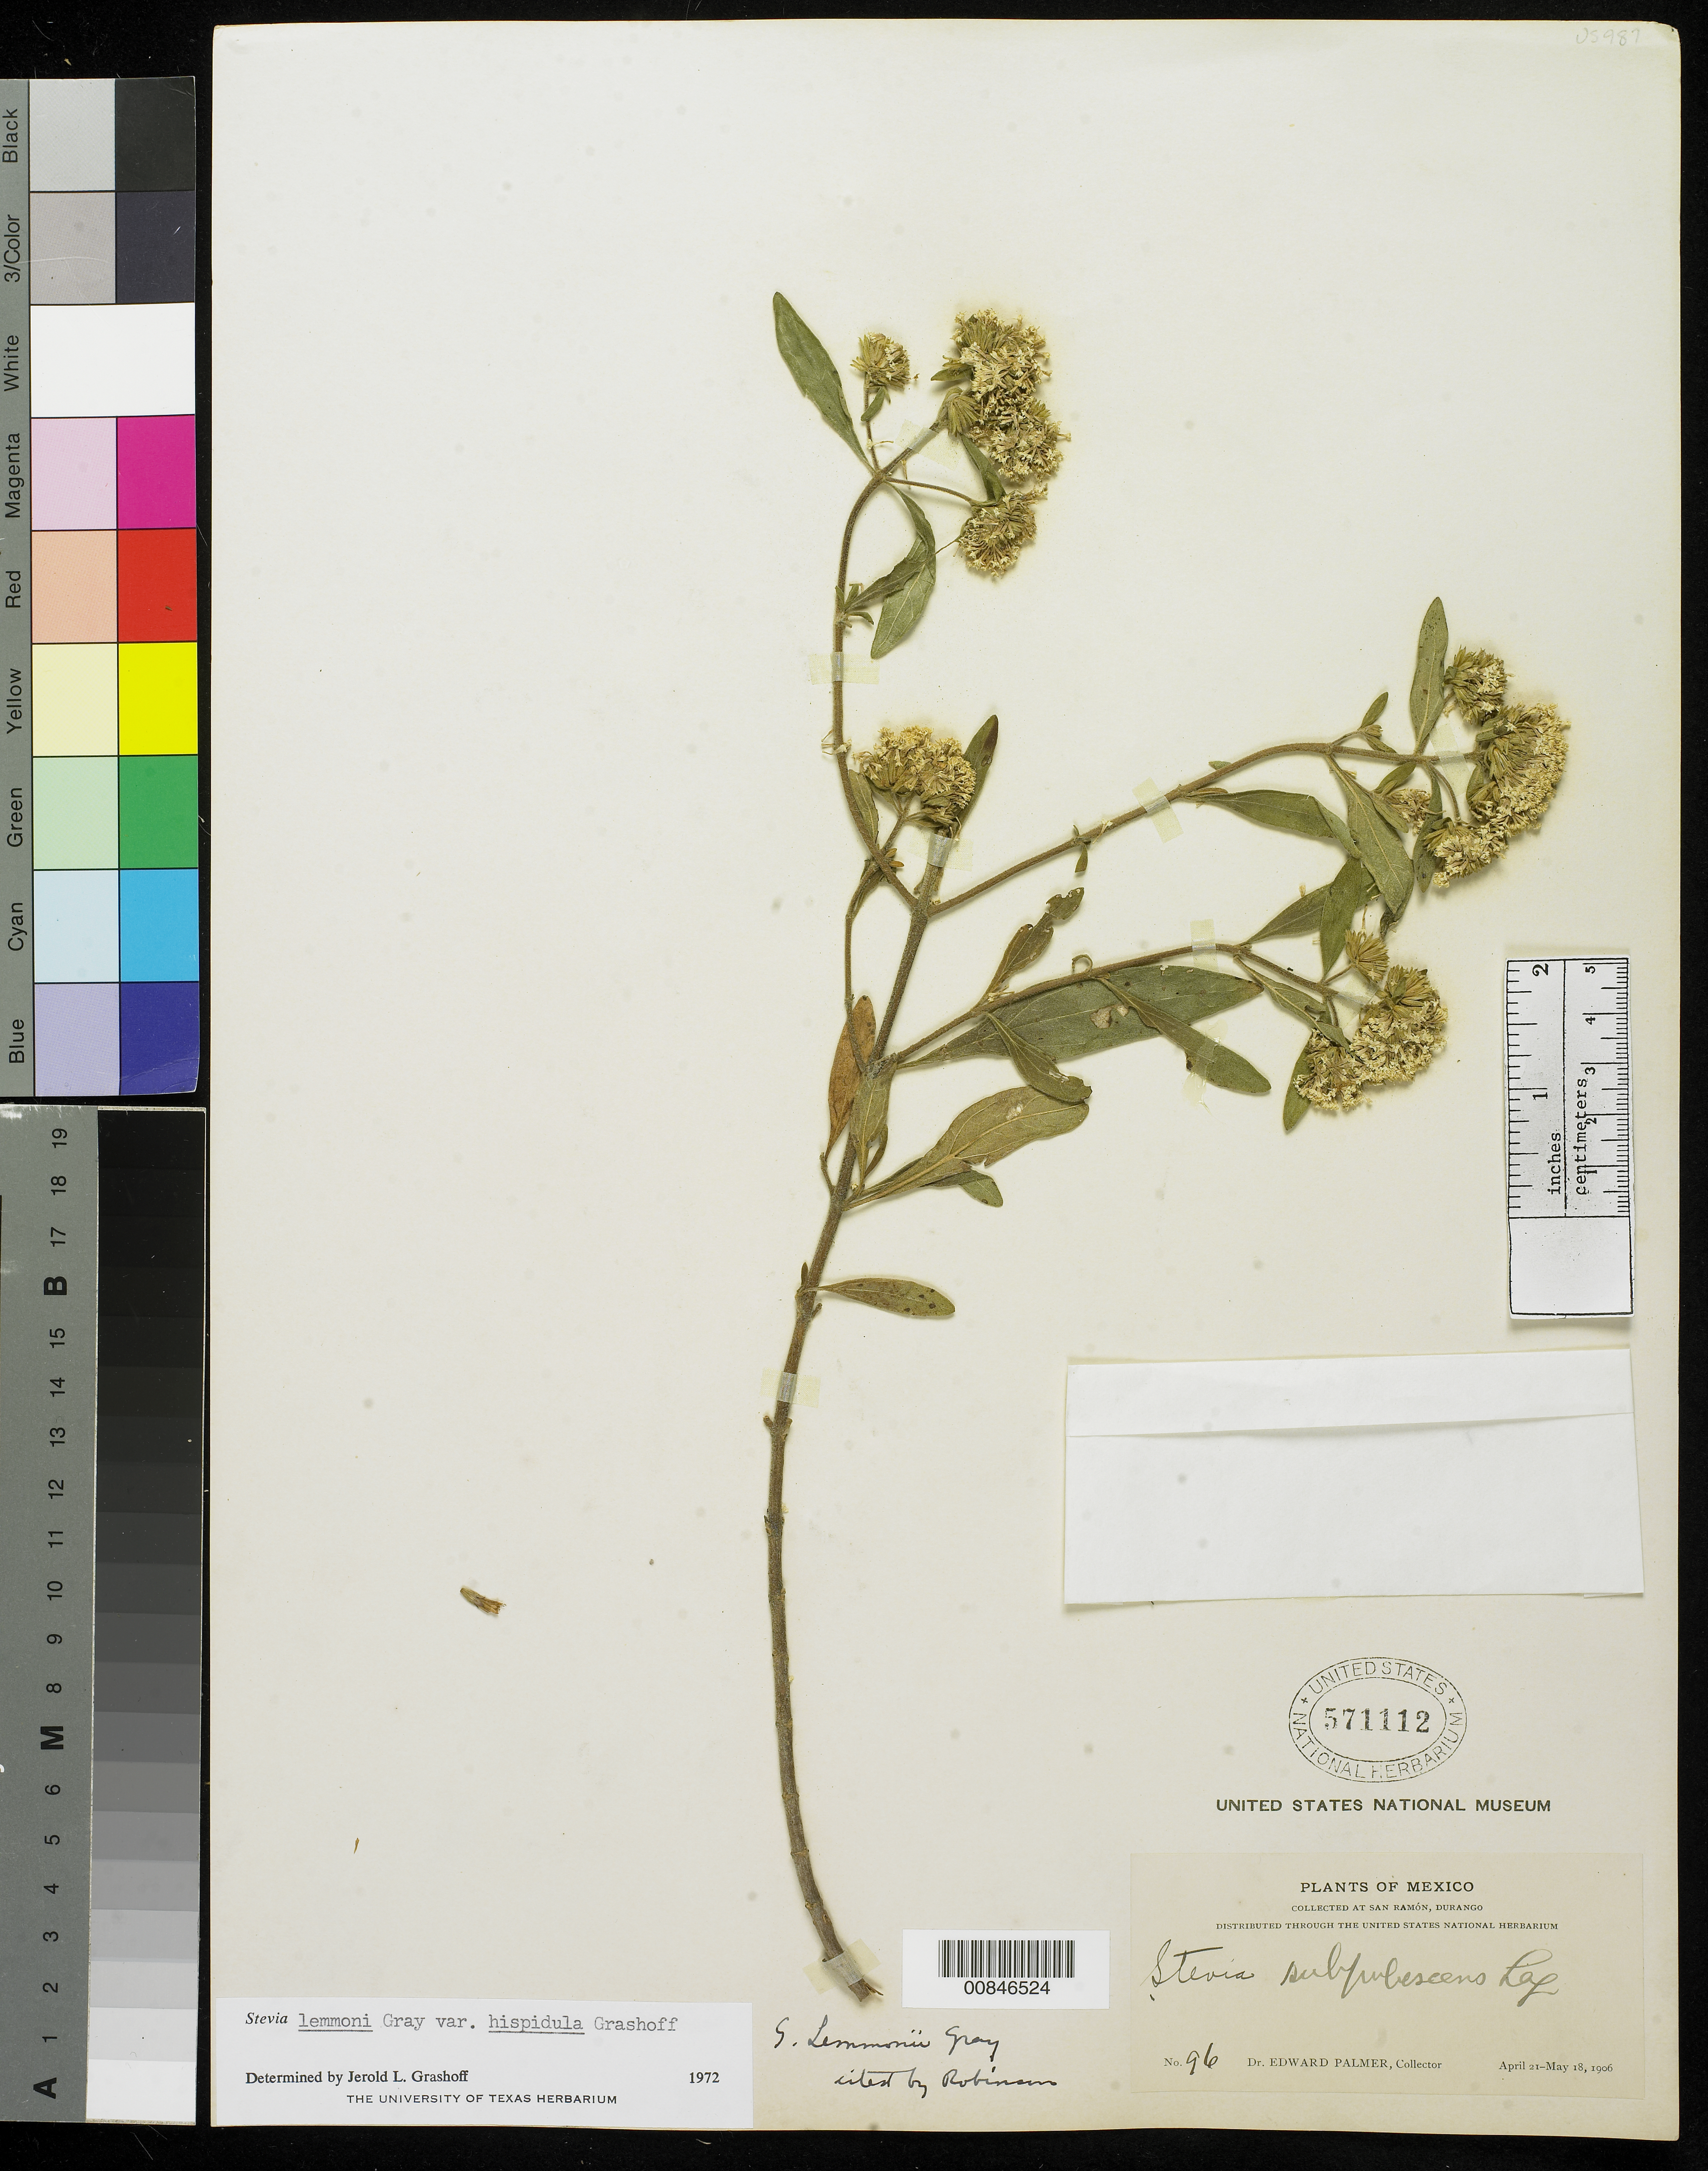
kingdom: Plantae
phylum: Tracheophyta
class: Magnoliopsida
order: Asterales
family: Asteraceae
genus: Stevia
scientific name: Stevia lemmonii var. hispidula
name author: Grashoff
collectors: E. Palmer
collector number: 96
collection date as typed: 21 Apr 1906 to 18 May 1906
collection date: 1906-04-21/1906-05-18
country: Mexico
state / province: Durango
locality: San Ramón, Durango.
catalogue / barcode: US 571112